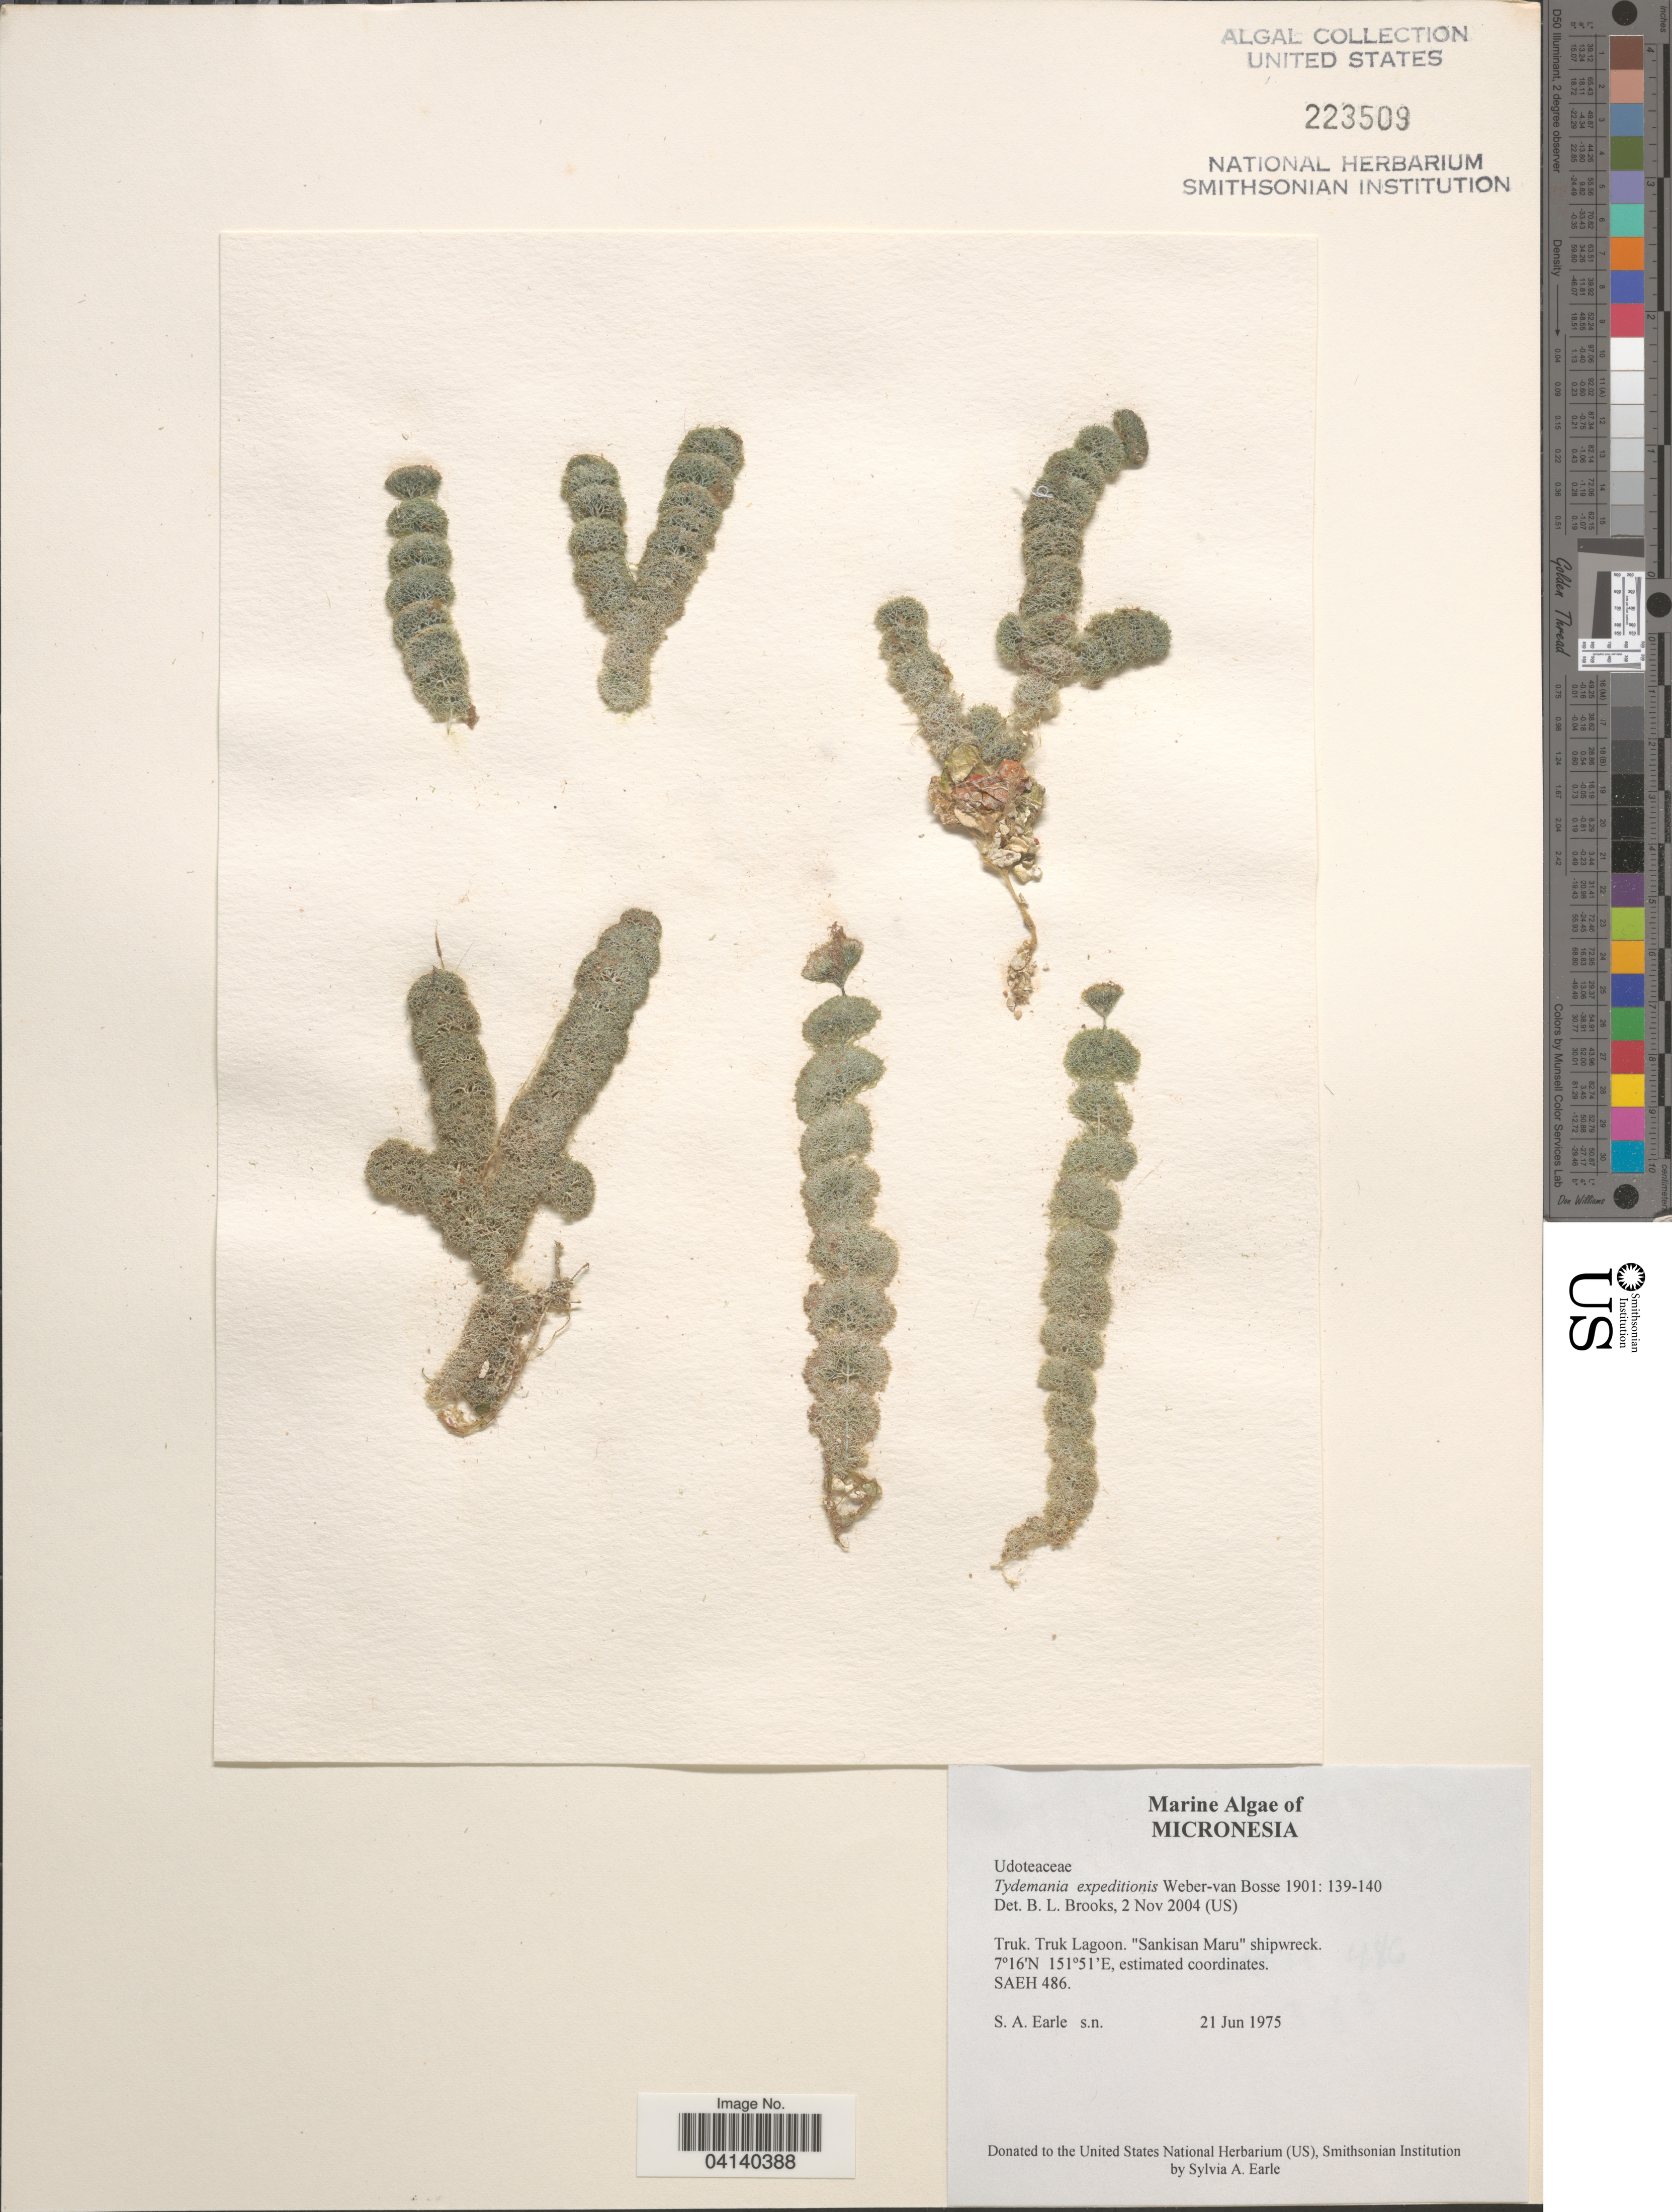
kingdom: Plantae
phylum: Chlorophyta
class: Ulvophyceae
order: Bryopsidales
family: Udoteaceae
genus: Tydemania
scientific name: Tydemania expeditionis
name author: Weber Bosse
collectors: S. A. Earle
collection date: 1975-06-21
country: Micronesia, Federated States of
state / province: Truk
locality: Truk Lagoon. "Sankisan Maru" shipwreck.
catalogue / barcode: US 223509